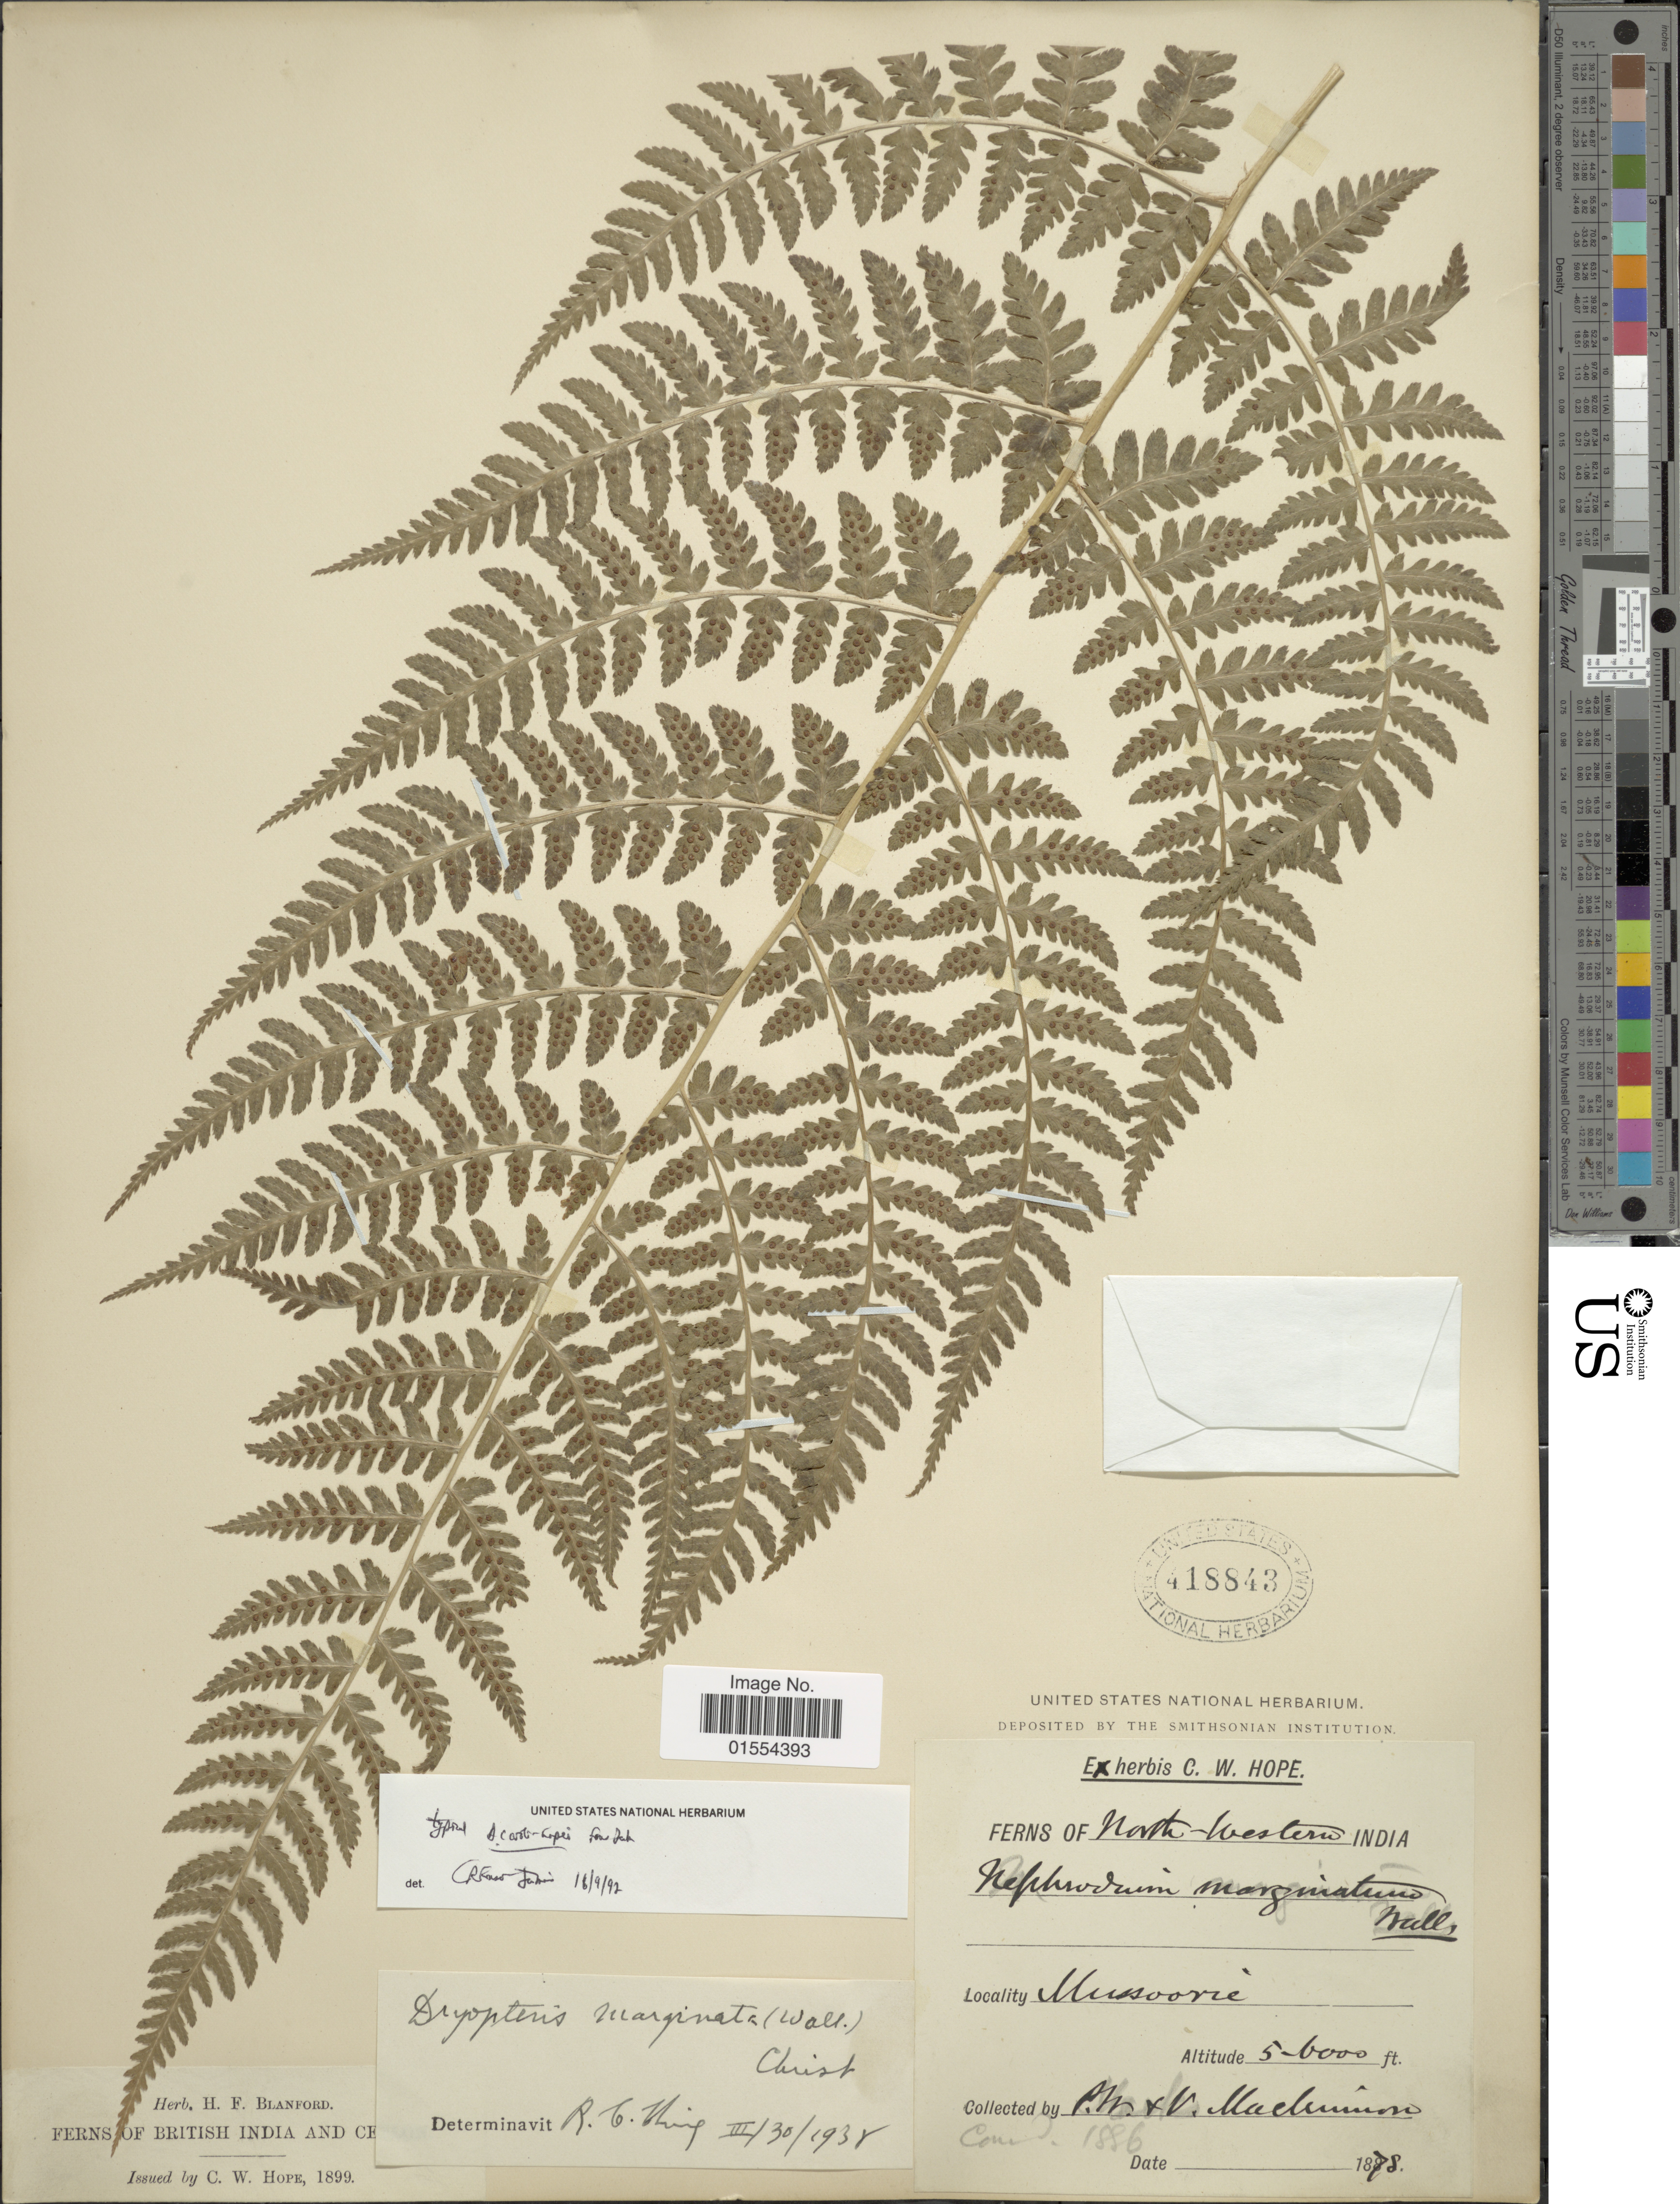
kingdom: Plantae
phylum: Tracheophyta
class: Polypodiopsida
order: Polypodiales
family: Dryopteridaceae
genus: Dryopteris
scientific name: Dryopteris marginata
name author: Christ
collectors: P. Mackinnon & V. Mackinnon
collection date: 1878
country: India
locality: North-Western India. Mussoorie. British India and Ce [illegible text].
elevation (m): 1707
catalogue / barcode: US 418843